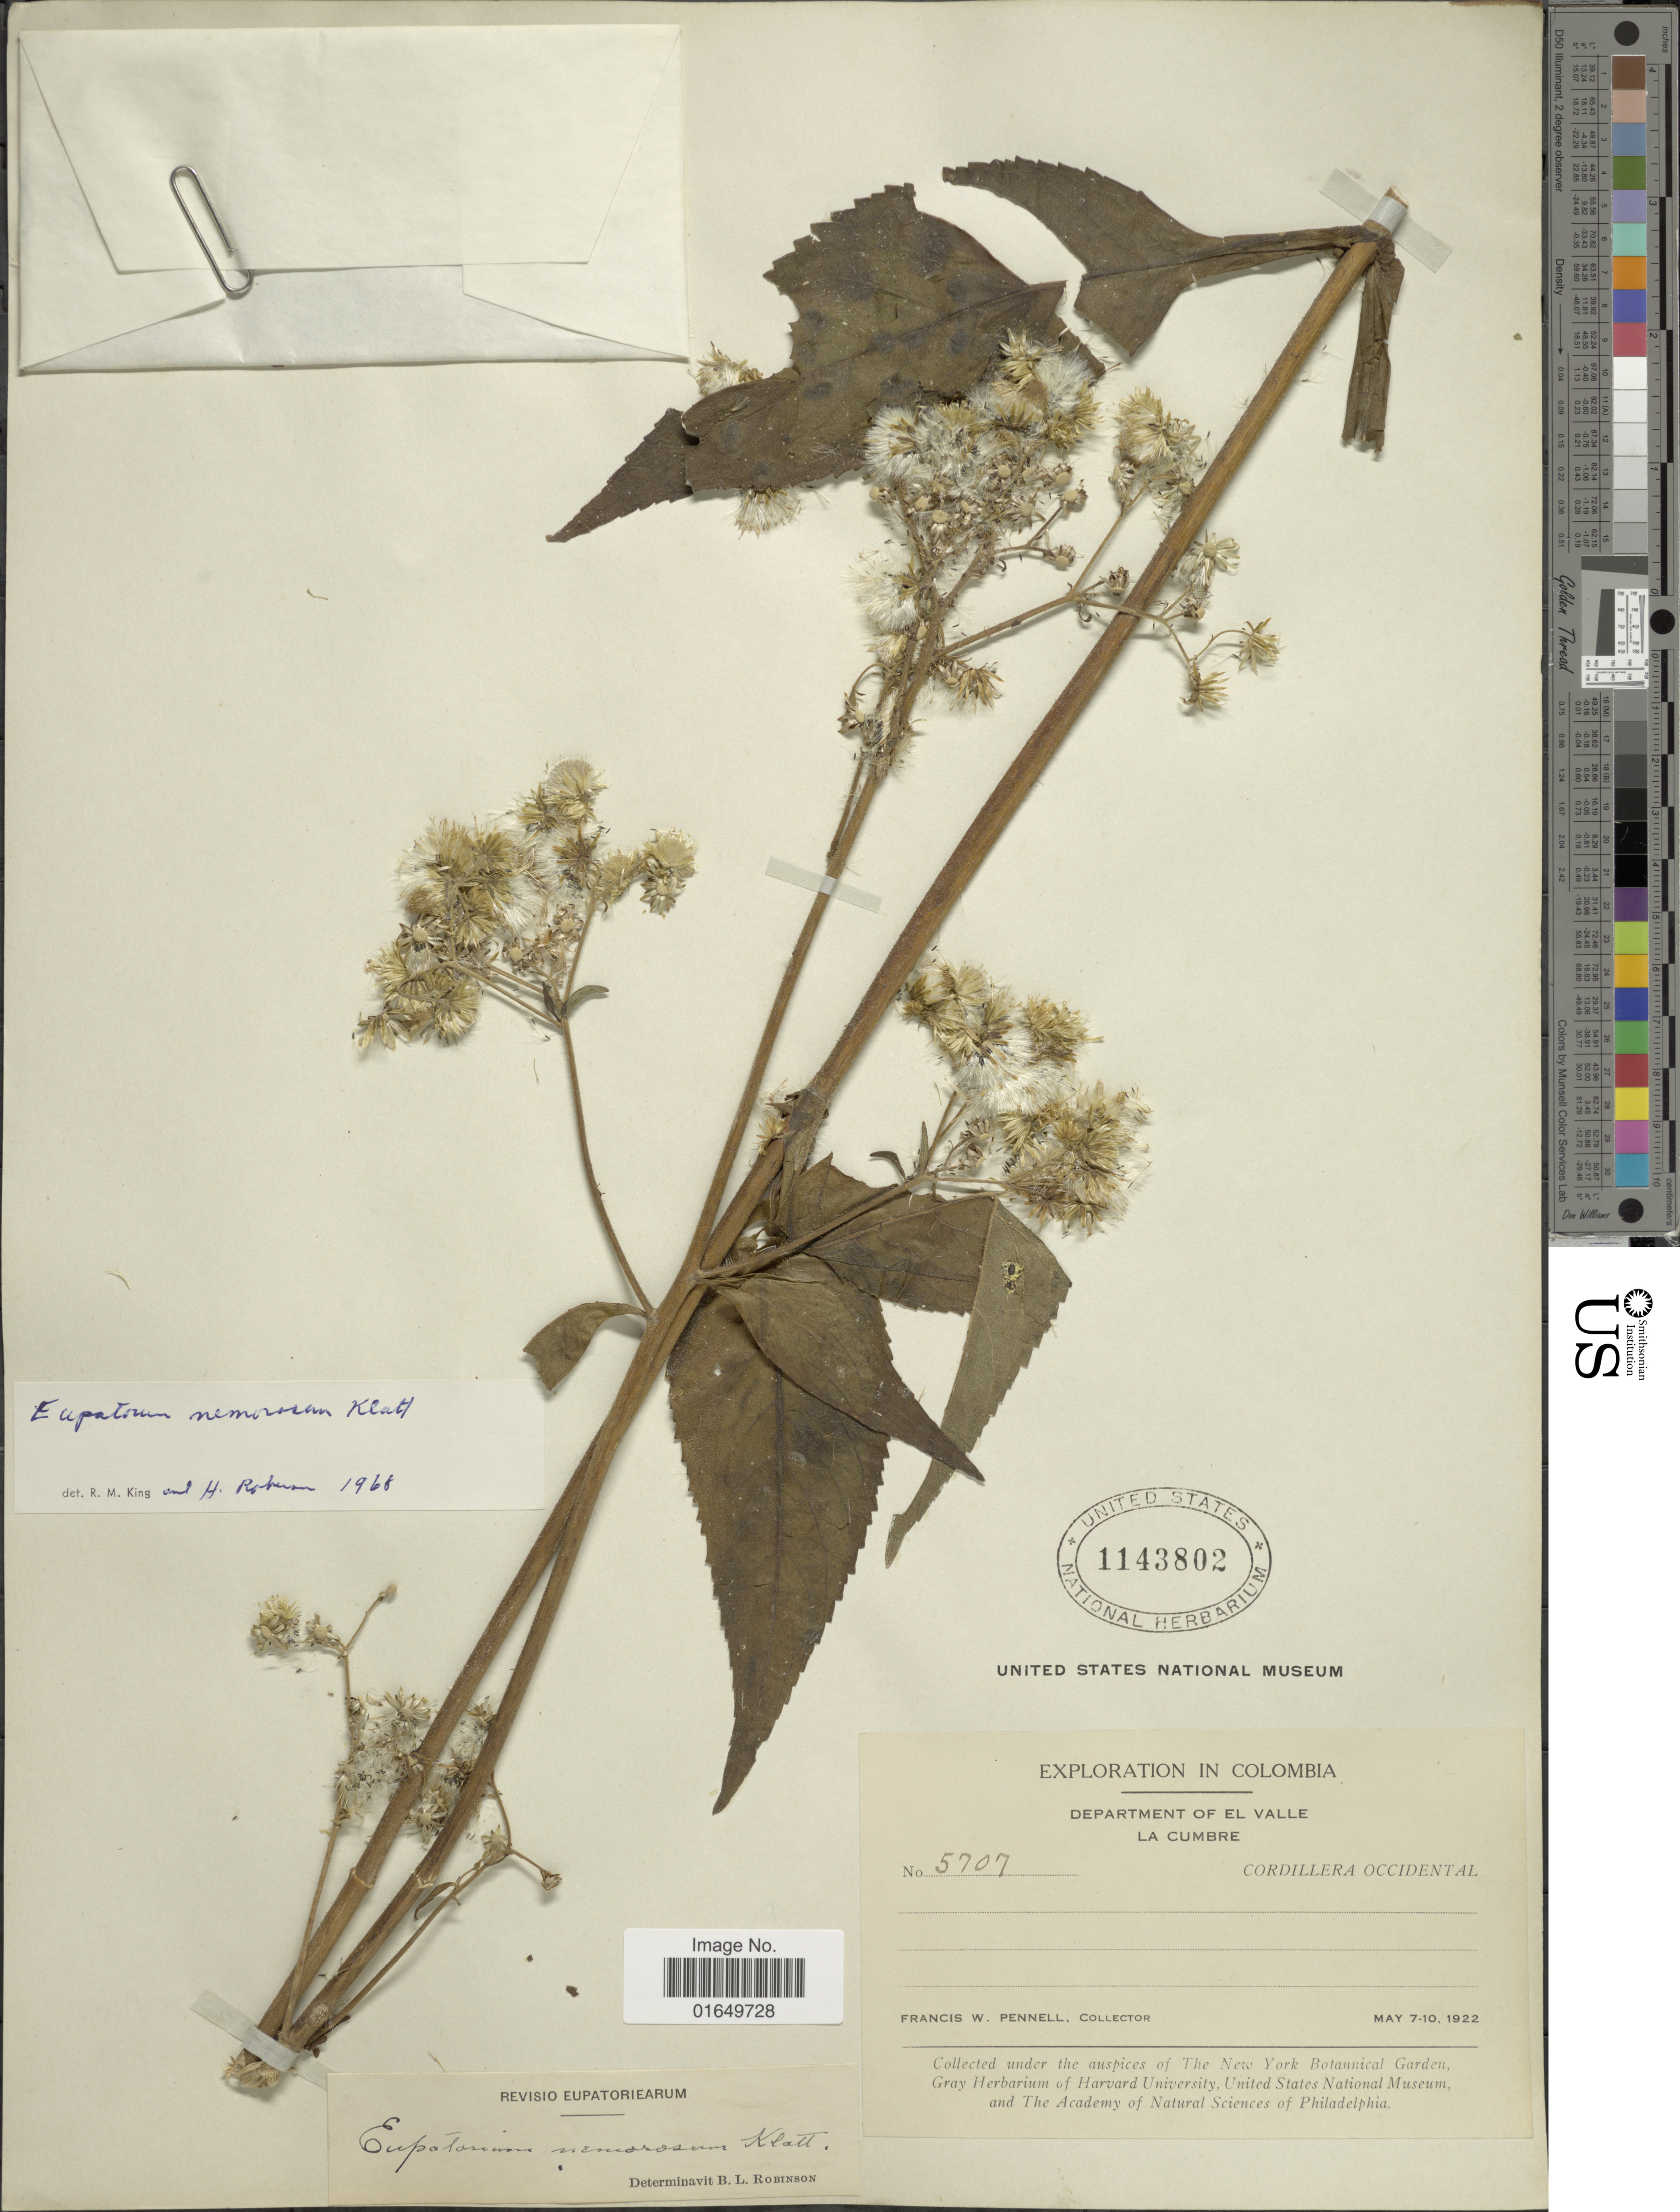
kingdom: Plantae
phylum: Tracheophyta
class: Magnoliopsida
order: Asterales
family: Asteraceae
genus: Polyanthina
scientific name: Polyanthina nemorosa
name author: (Klatt) R.M. King & H. Rob.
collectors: F. W. Pennell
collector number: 5707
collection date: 1922-05-07/1922-05-10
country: Colombia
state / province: Valle del Cauca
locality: Department of Valle. La Cumbre. Cordillera Occidental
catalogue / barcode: US 1143802